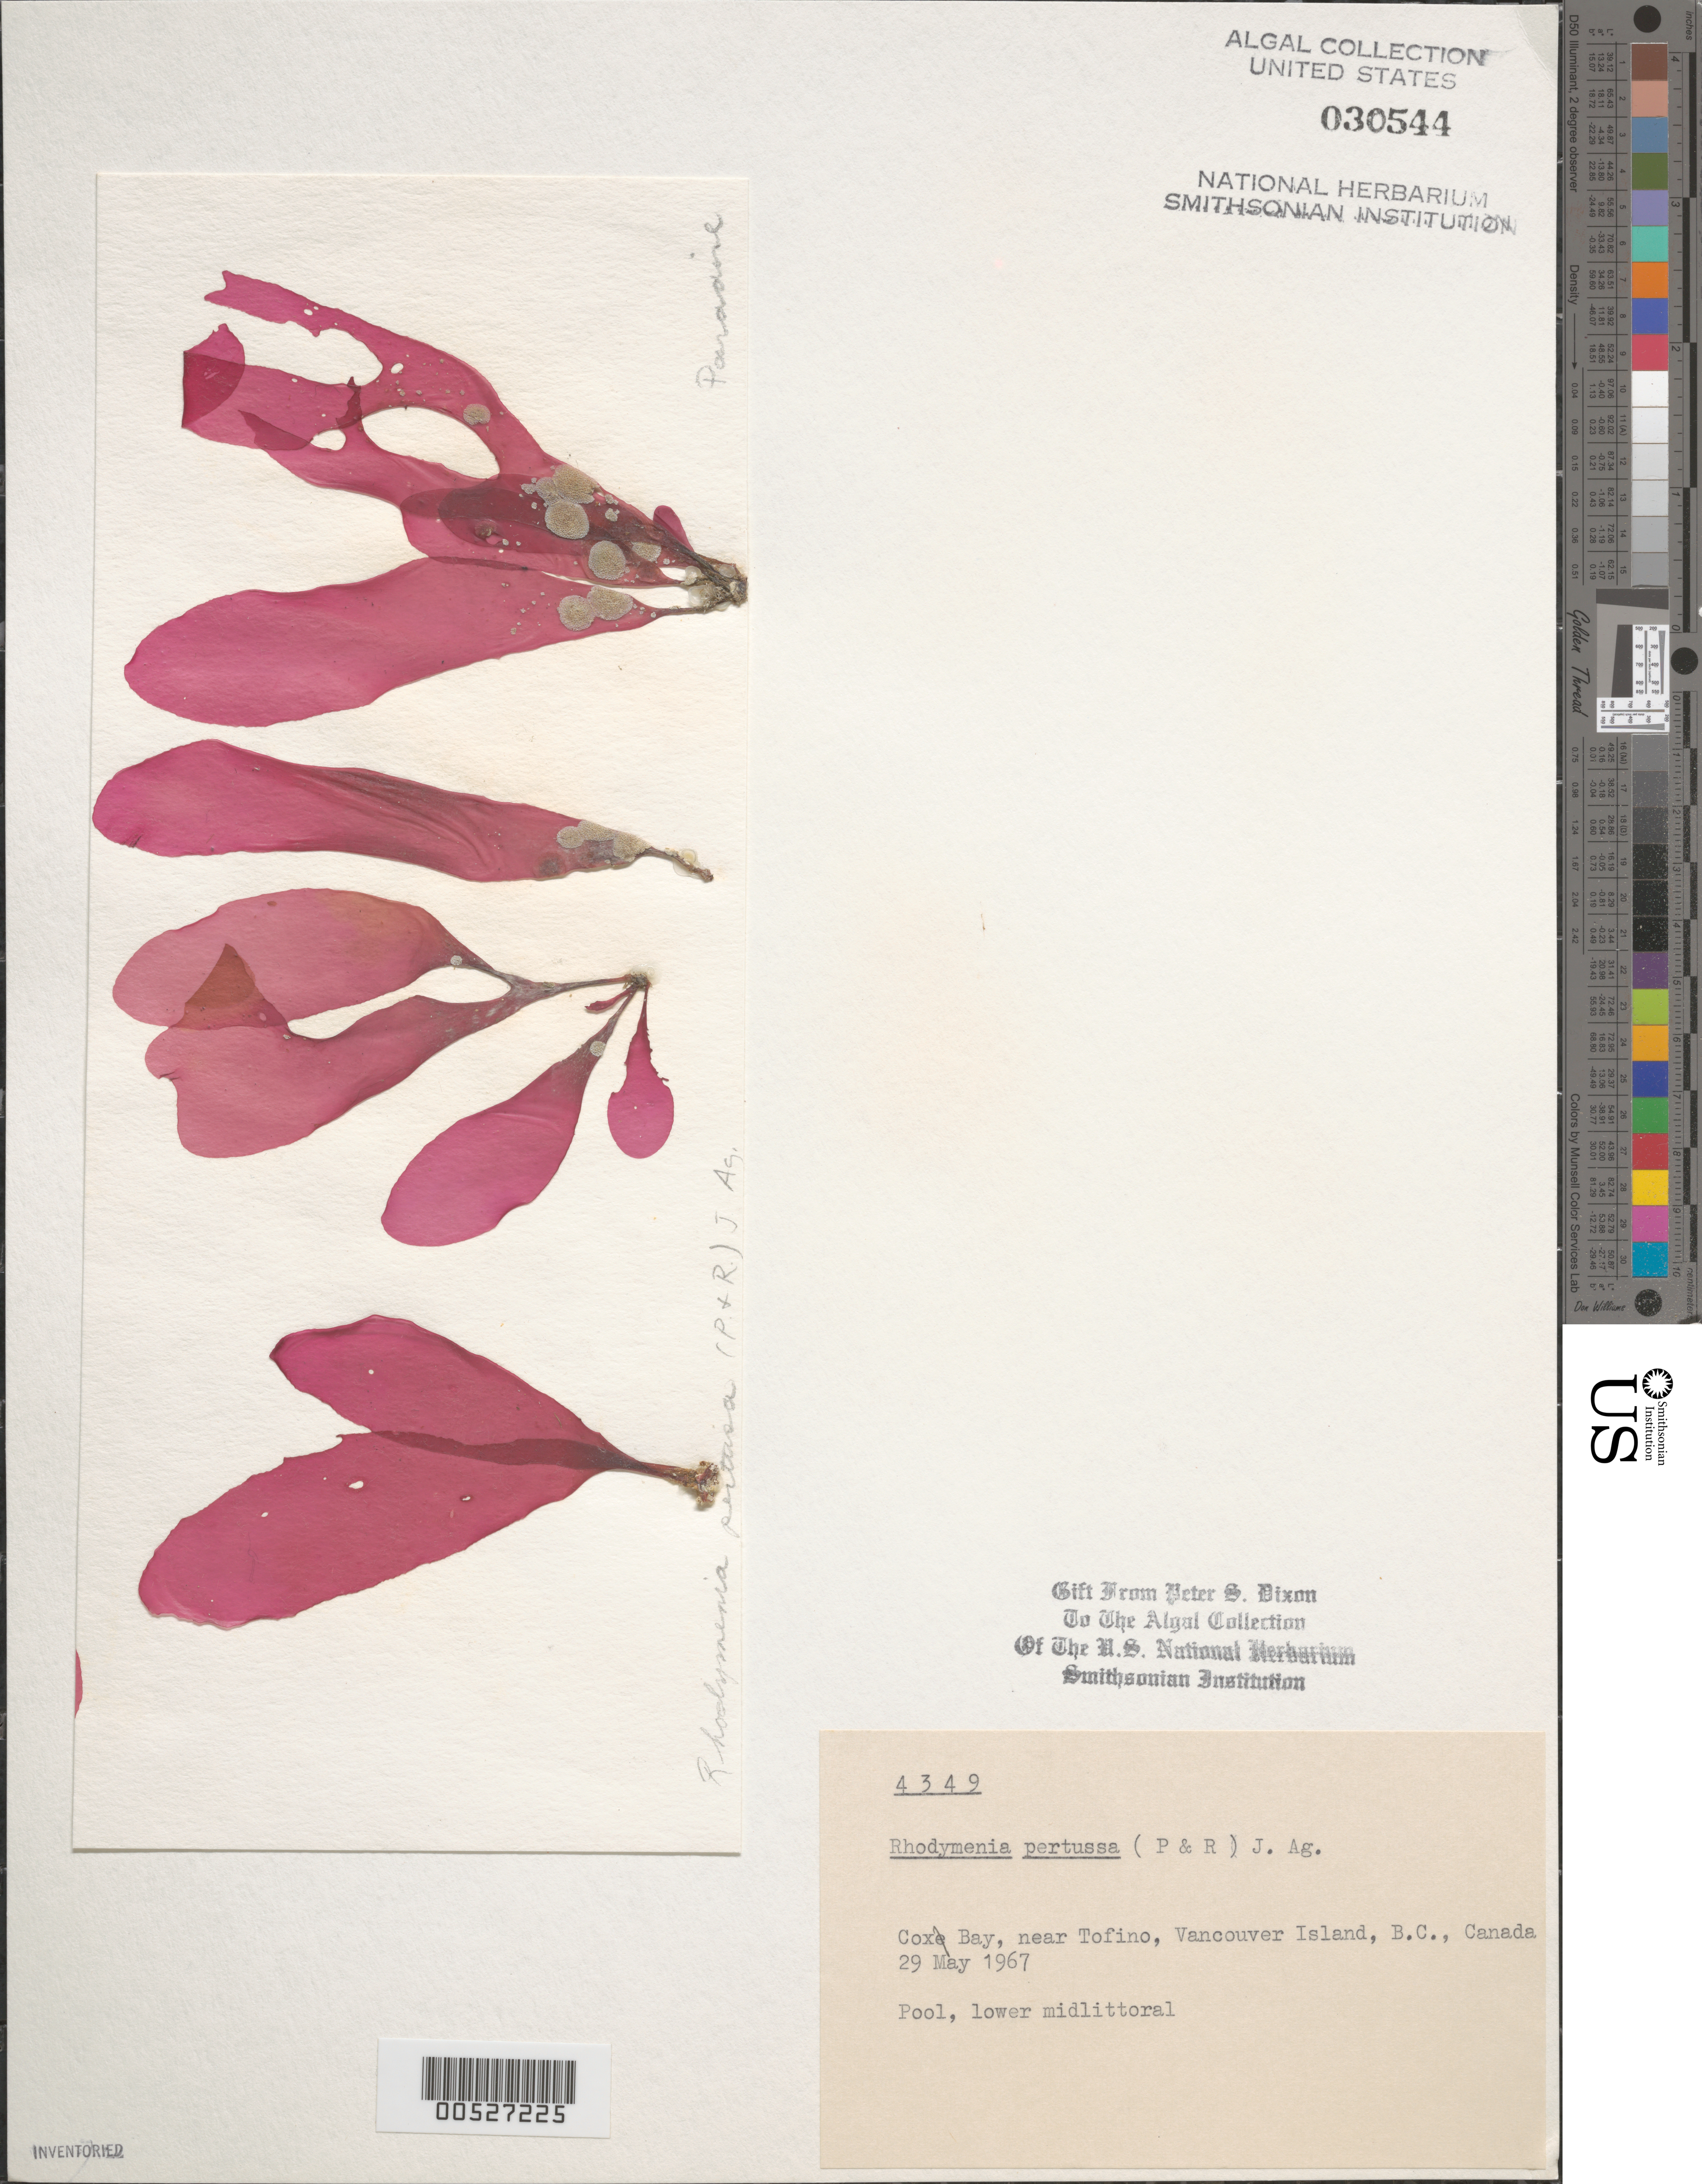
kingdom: Plantae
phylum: Rhodophyta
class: Florideophyceae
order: Rhodymeniales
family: Rhodymeniaceae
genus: Rhodymenia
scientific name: Rhodymenia pertusa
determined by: Dixon, P. S.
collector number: PSD 4349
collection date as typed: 29 May 1967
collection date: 1967-05-29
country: Canada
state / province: British Columbia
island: Vancouver Island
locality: Cox Bay, near Tofino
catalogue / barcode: US 30544